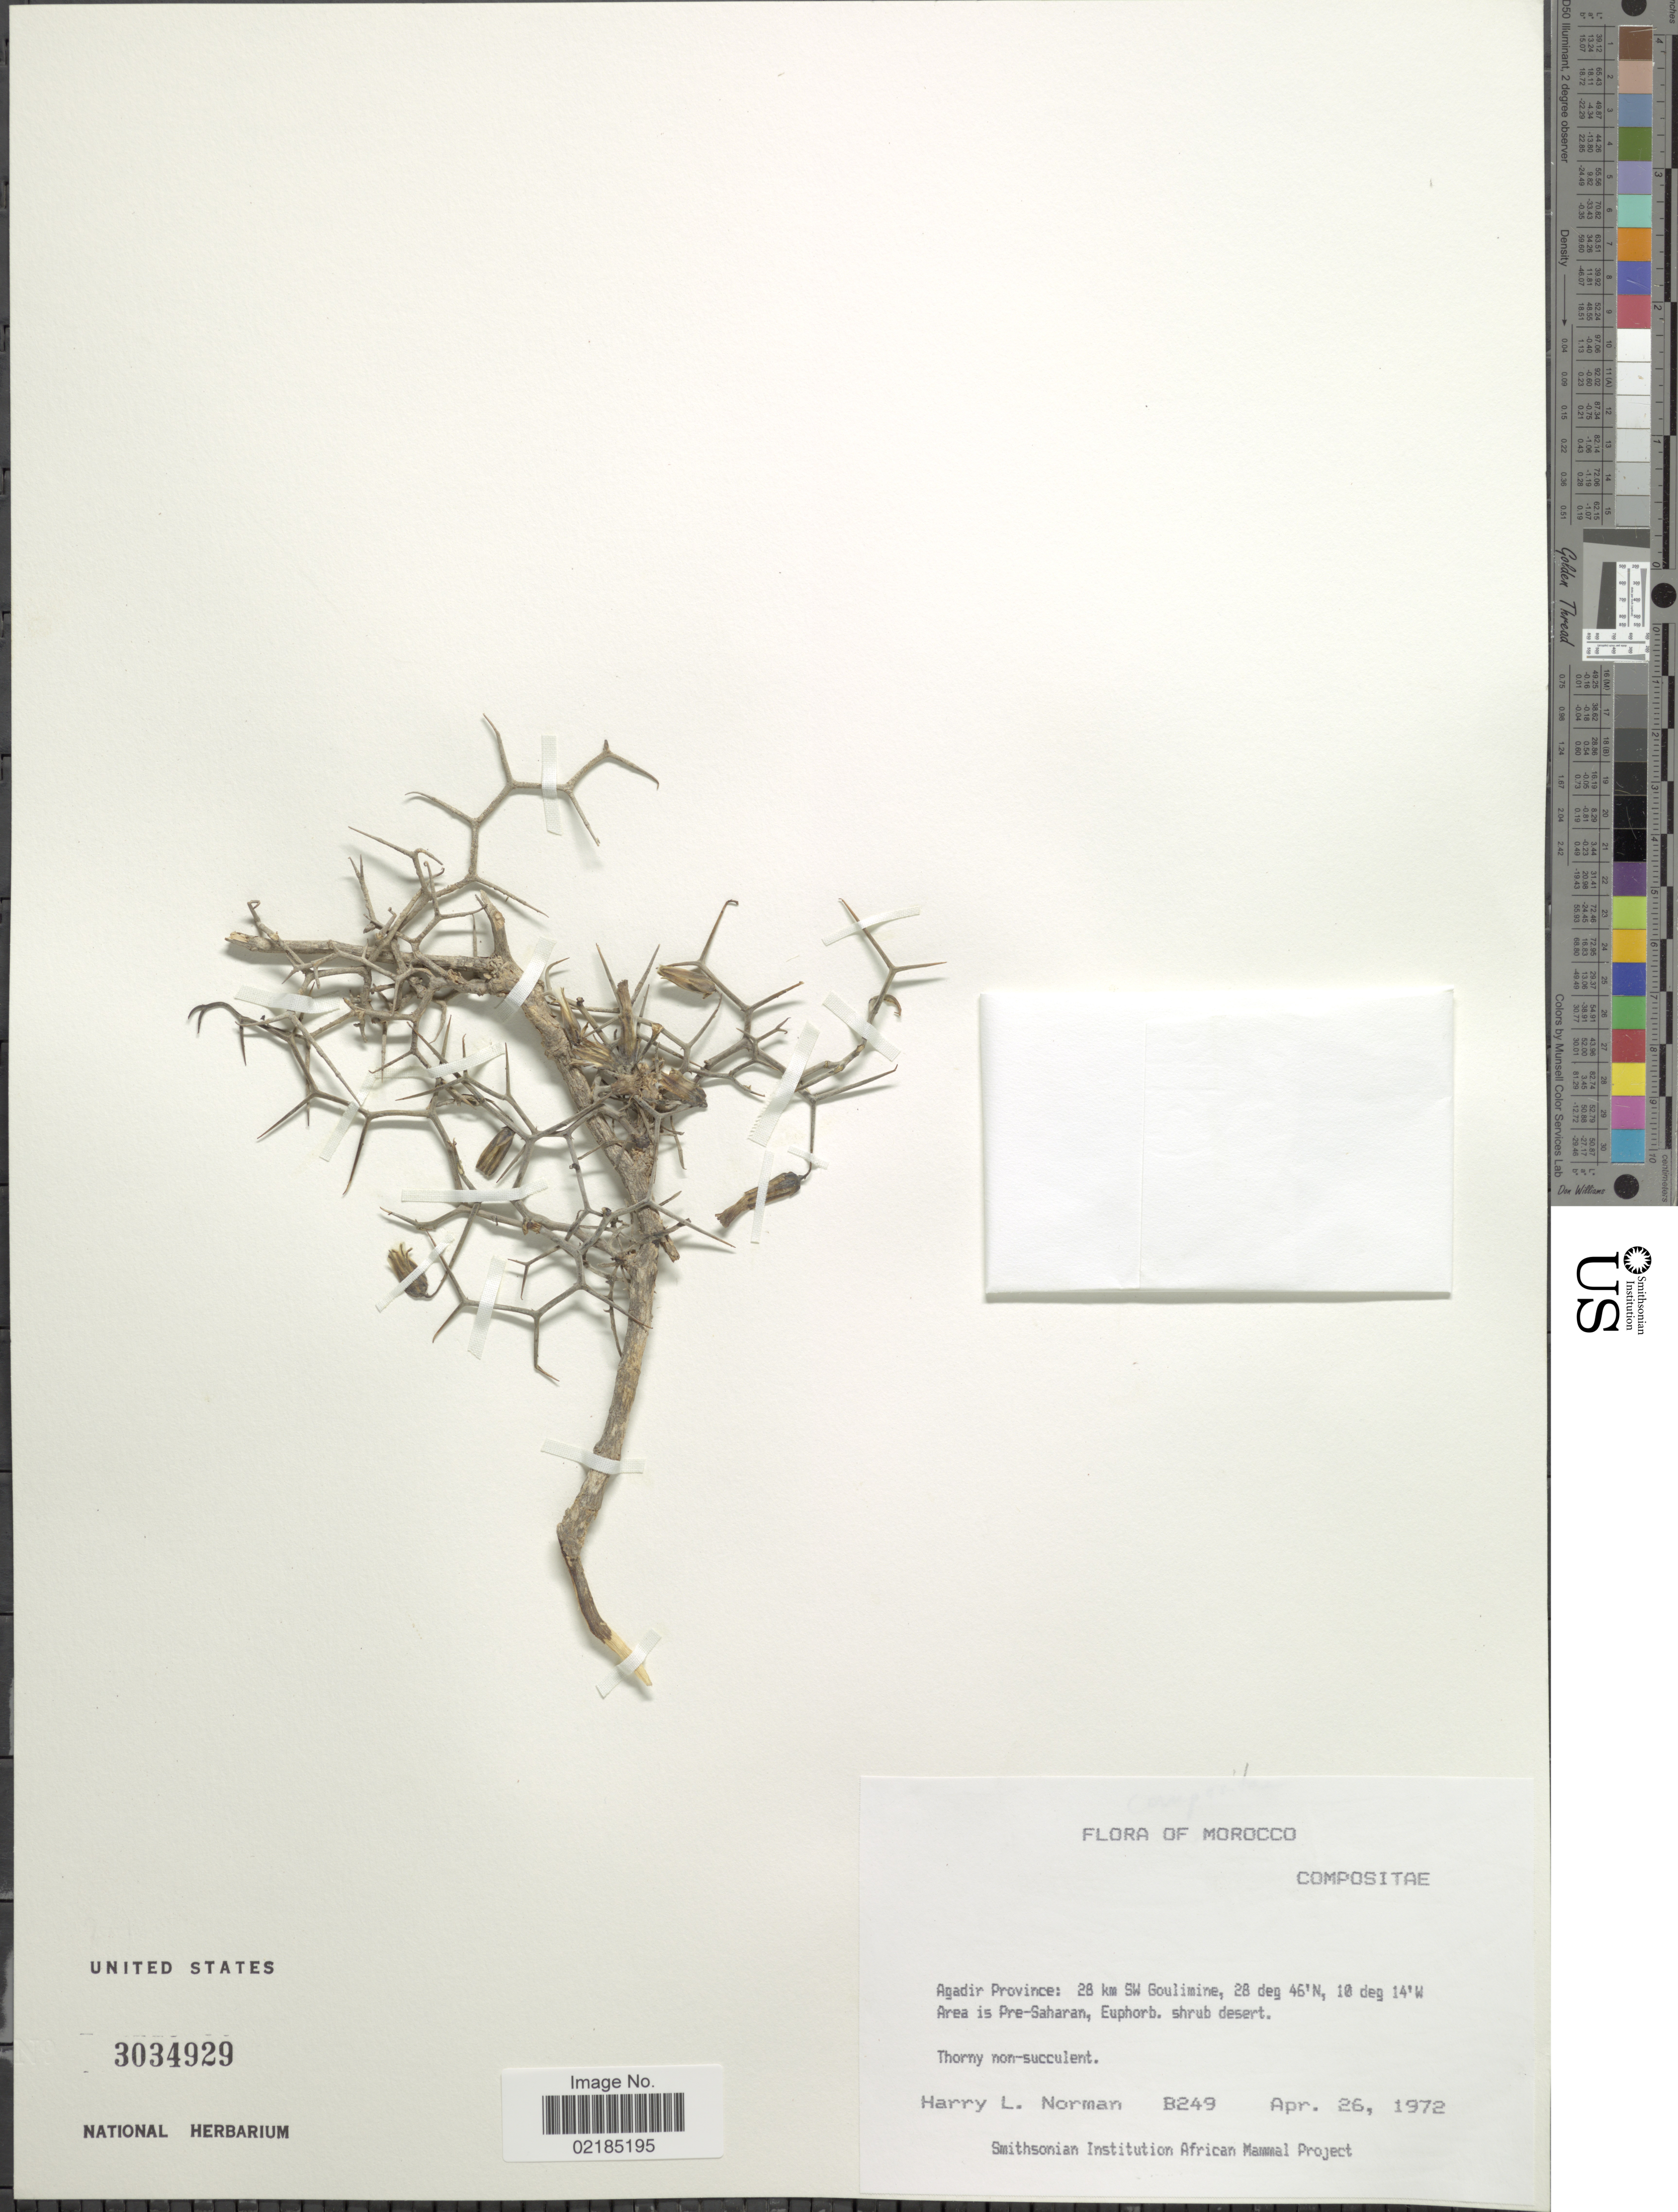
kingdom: Plantae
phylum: Tracheophyta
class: Magnoliopsida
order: Asterales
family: Asteraceae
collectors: Norman, H.L.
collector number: B249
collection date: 1972-04-26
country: Morocco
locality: Agadir Province: 28 km SW Goulimine, Area is Pre-Saharan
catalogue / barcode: US 3034929